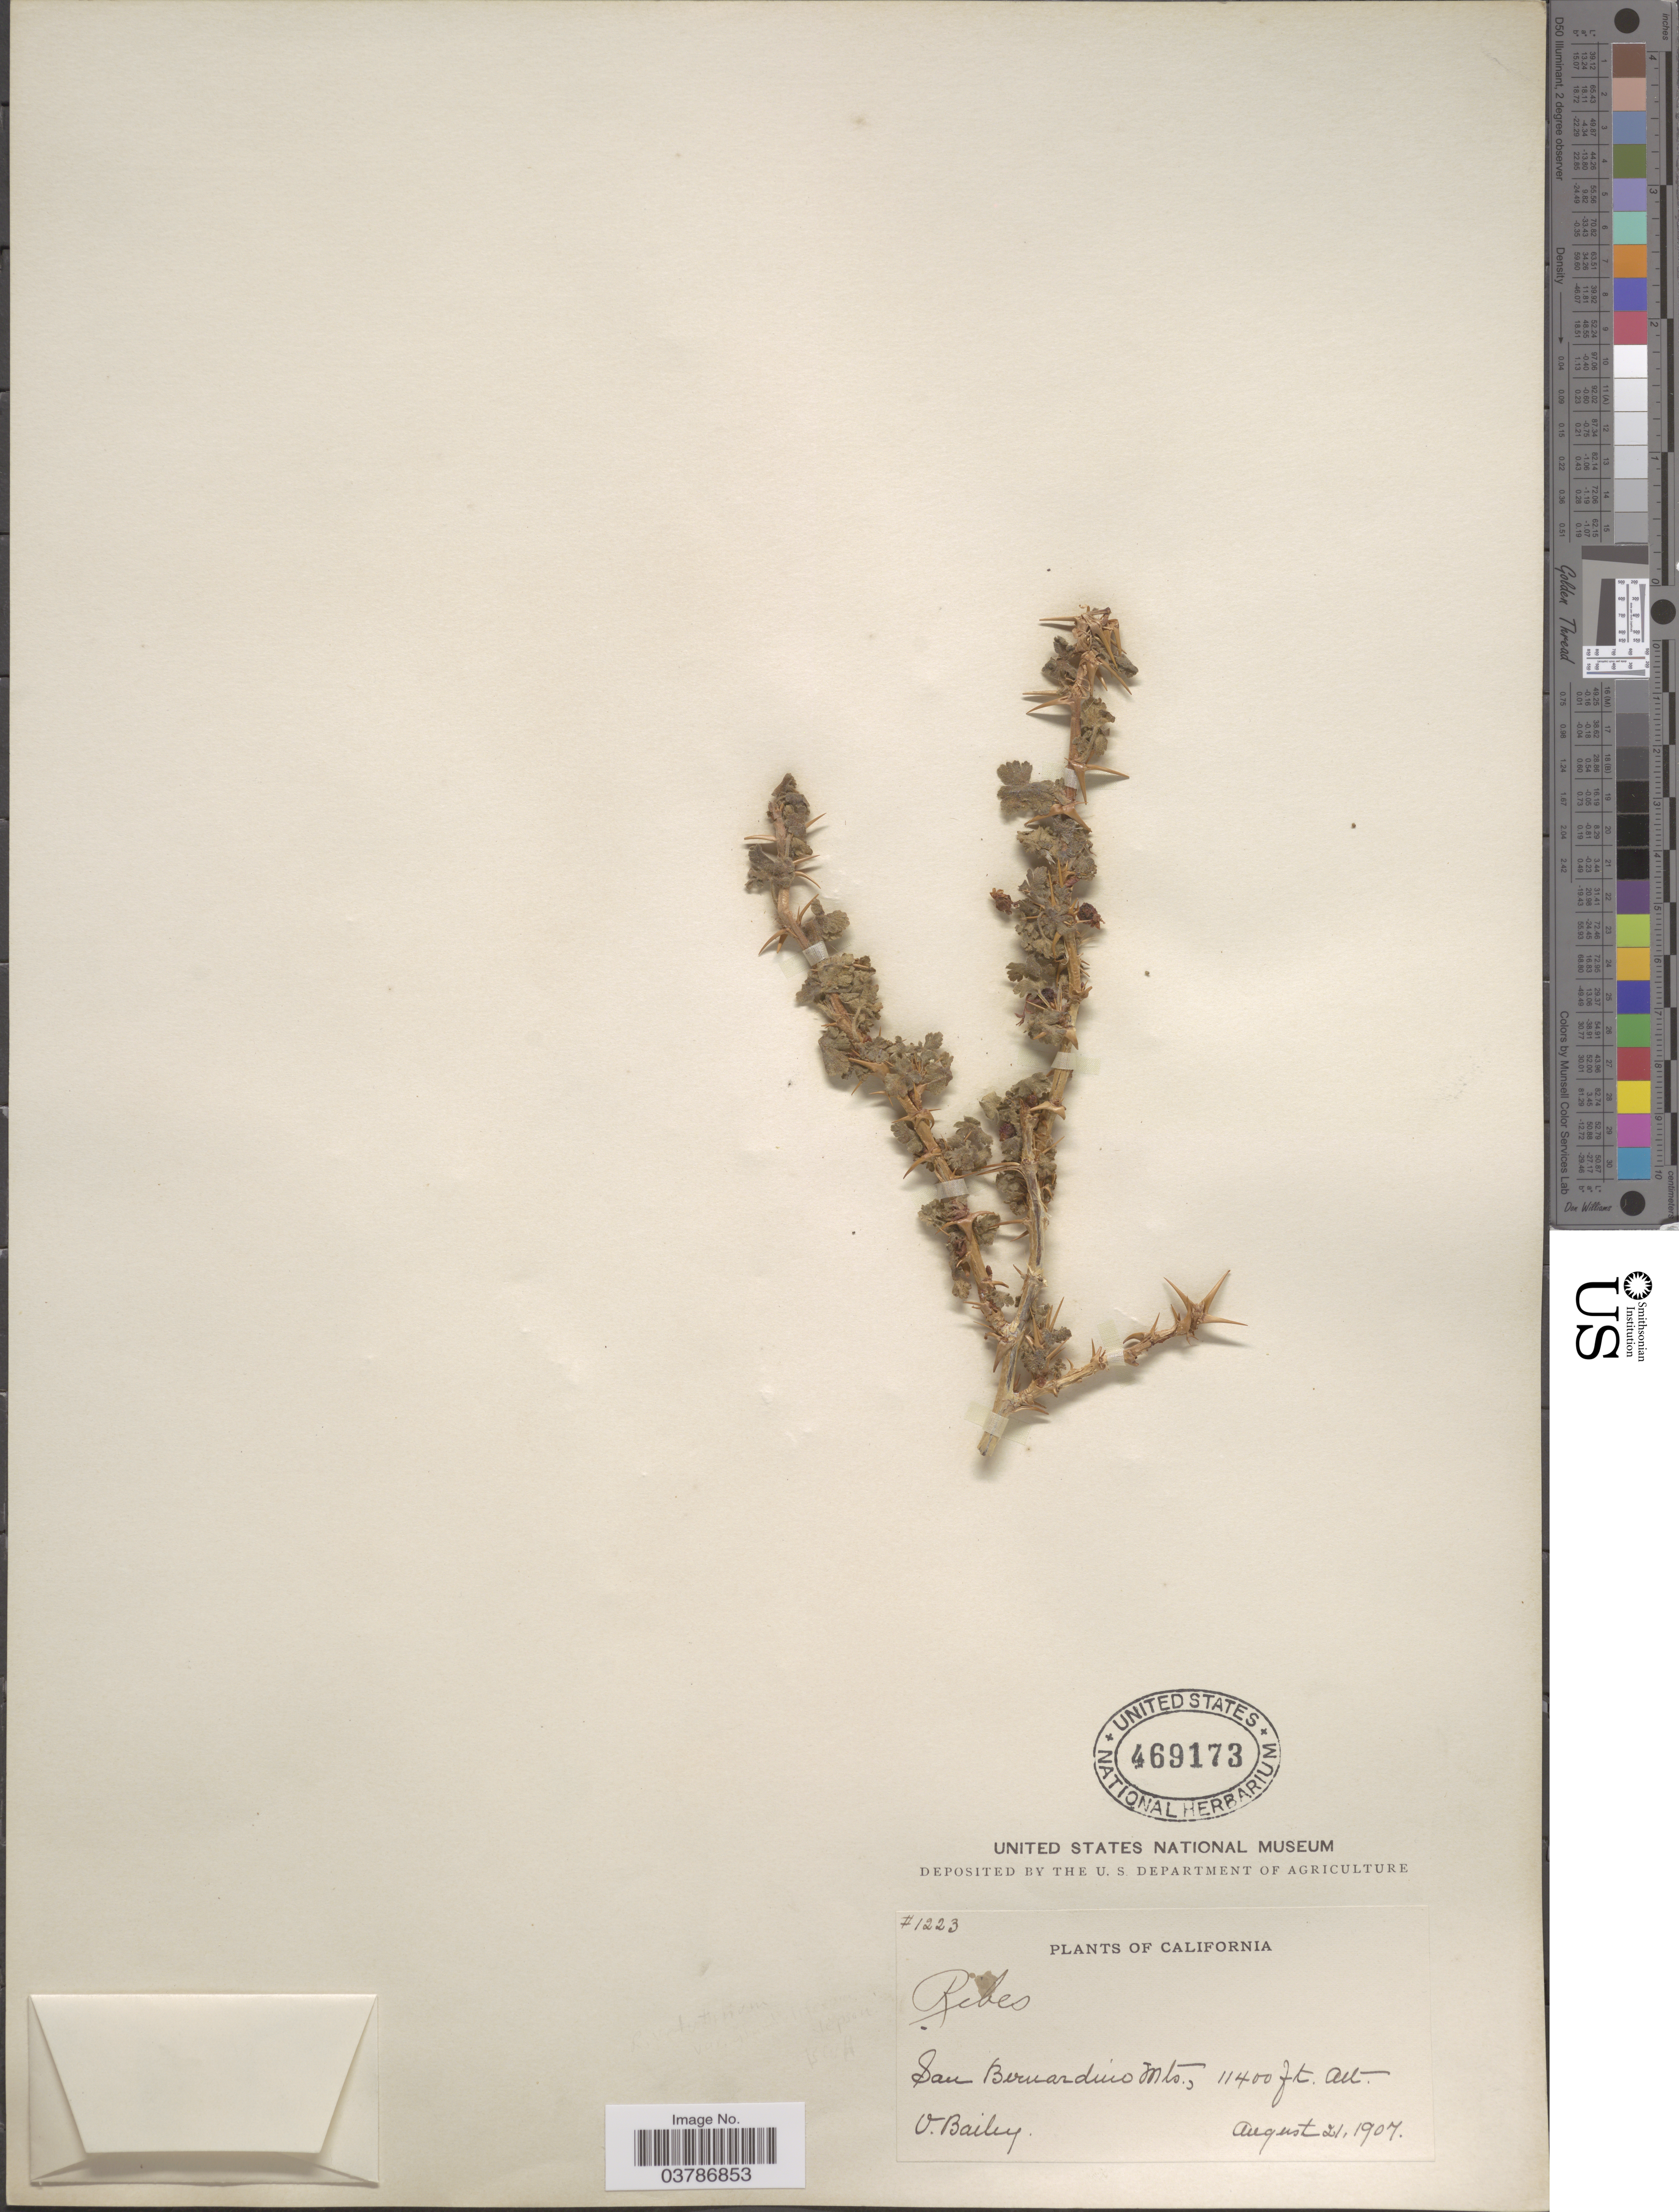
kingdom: Plantae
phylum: Tracheophyta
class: Magnoliopsida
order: Saxifragales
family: Grossulariaceae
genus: Ribes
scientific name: Ribes sp.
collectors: V. O. Bailey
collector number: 1223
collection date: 1907-08-21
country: United States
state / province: California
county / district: San Bernardino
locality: San Bernardino Mts.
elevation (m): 3475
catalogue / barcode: US 469173